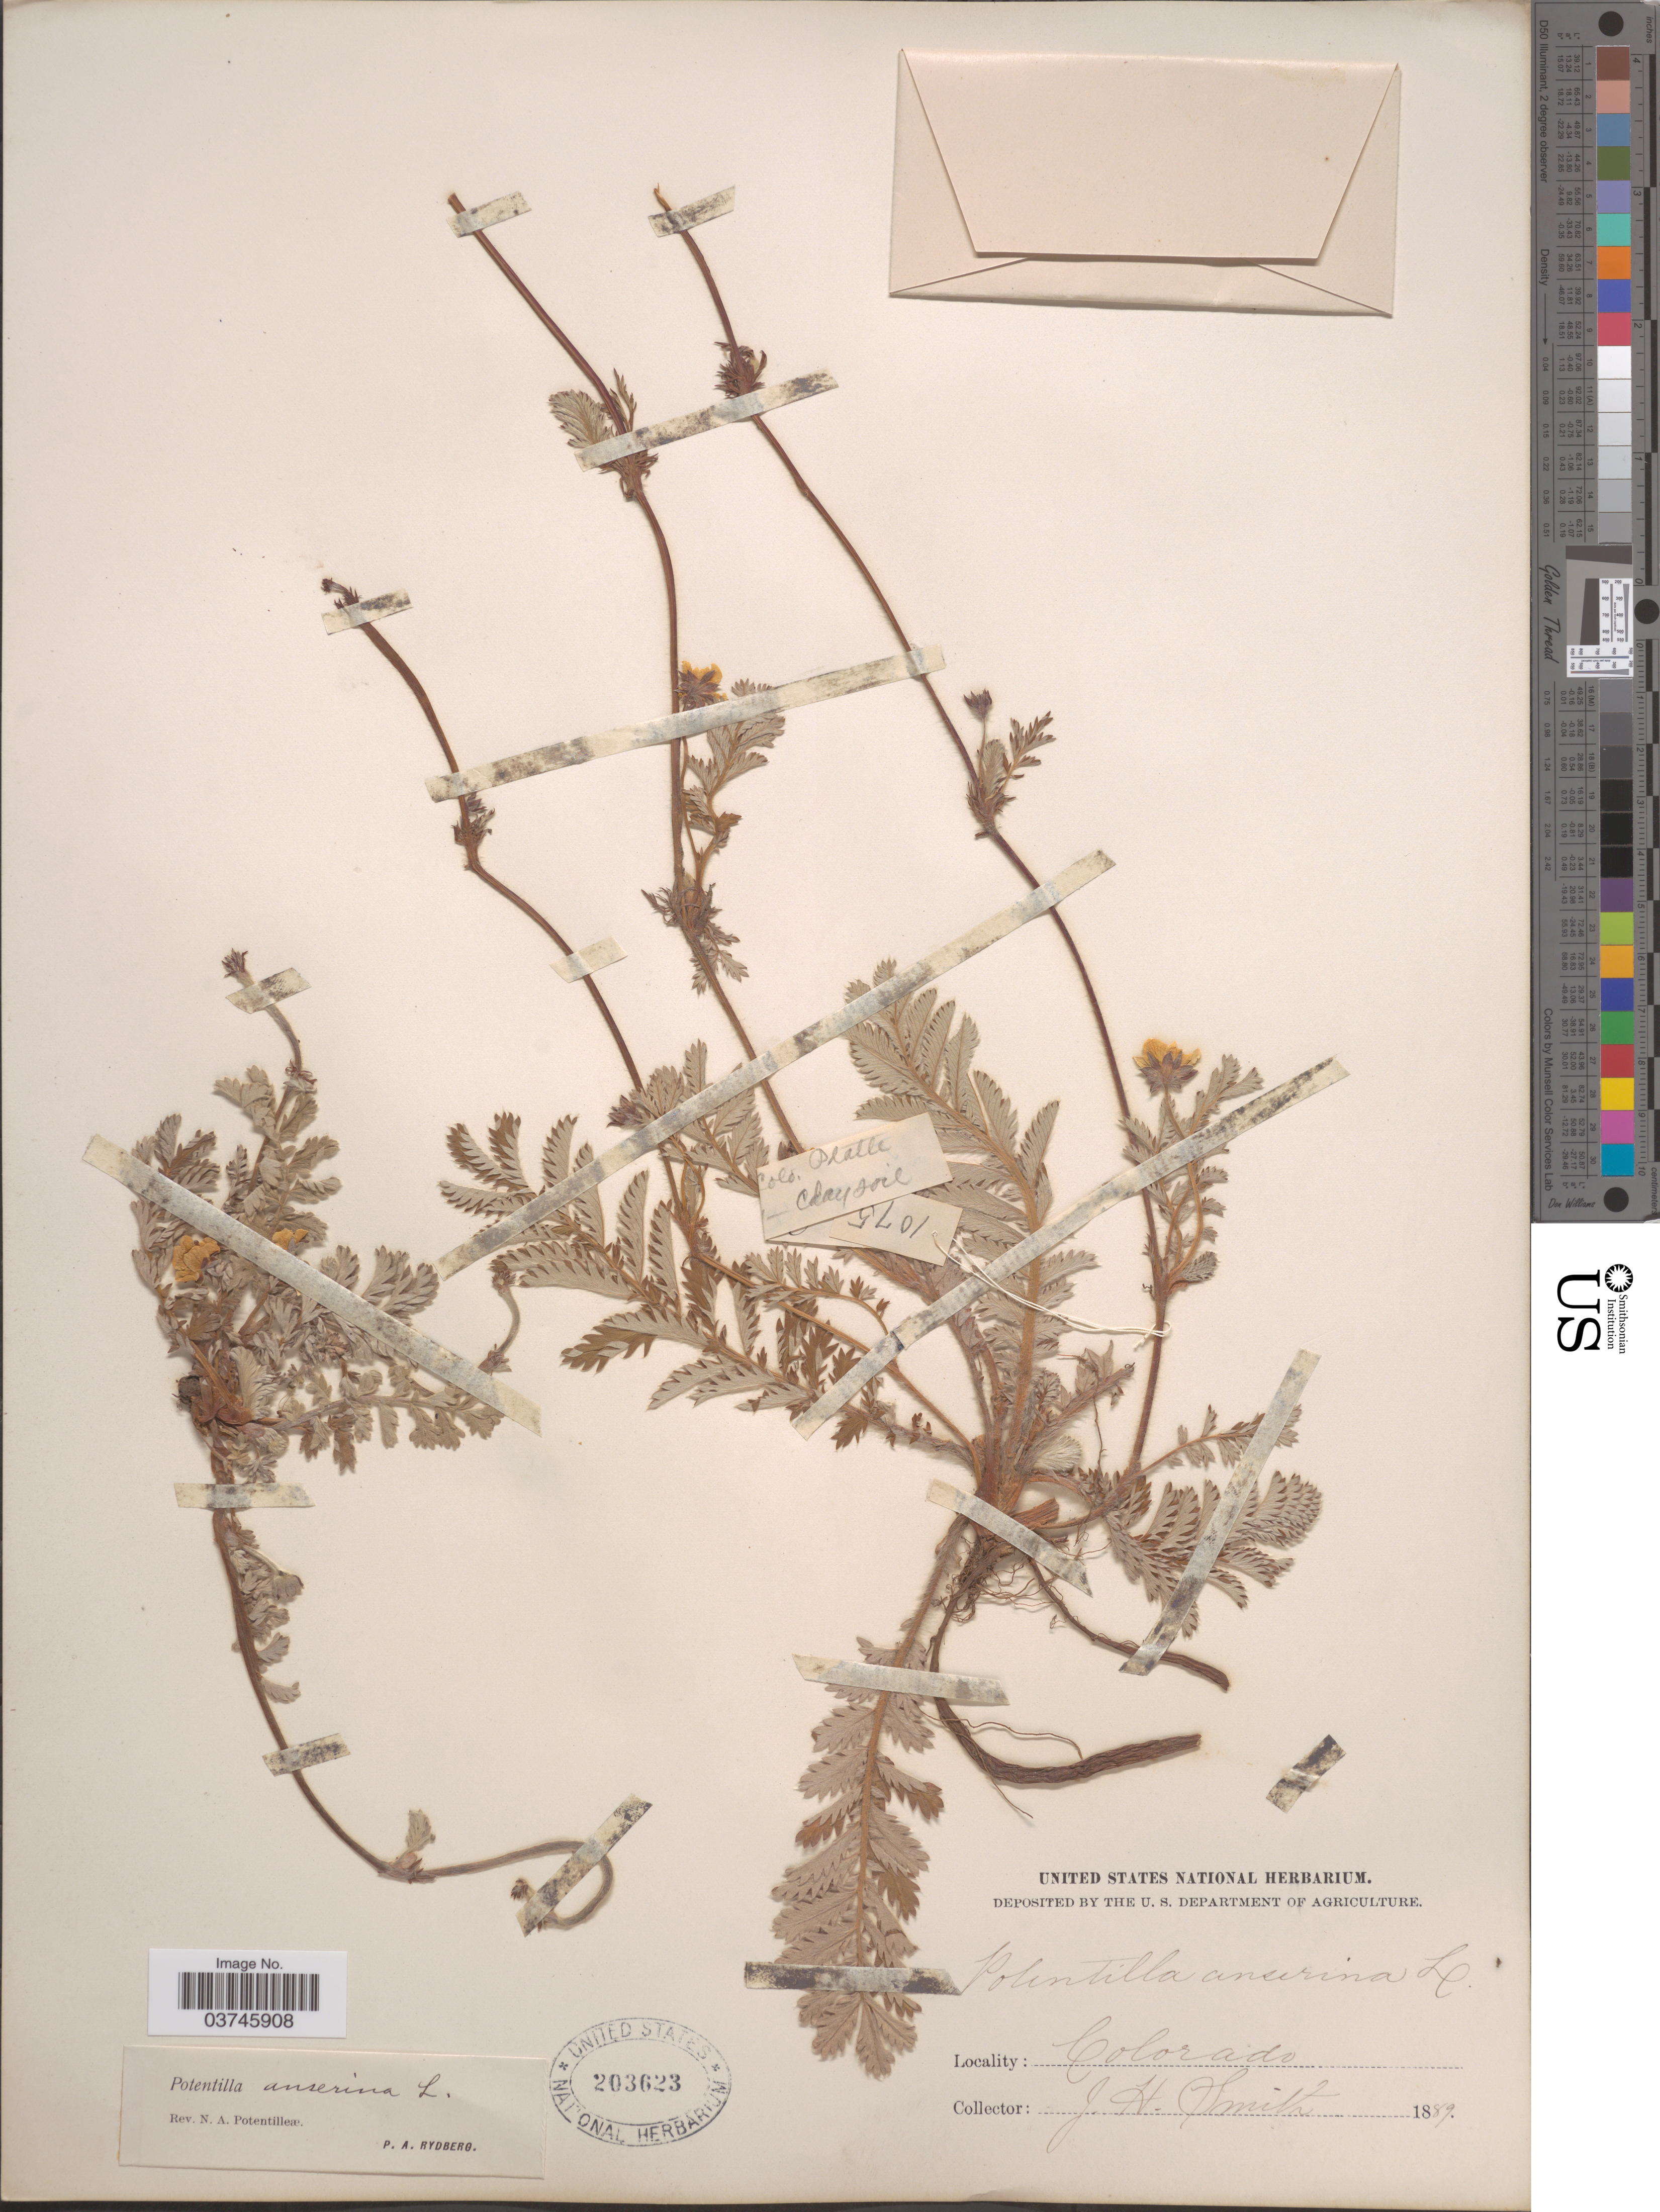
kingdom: Plantae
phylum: Tracheophyta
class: Magnoliopsida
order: Rosales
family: Rosaceae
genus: Argentina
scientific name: Argentina anserina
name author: (L.) Rydb.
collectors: Smith, J. H. N.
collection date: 1889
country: United States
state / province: Colorado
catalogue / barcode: US 203623